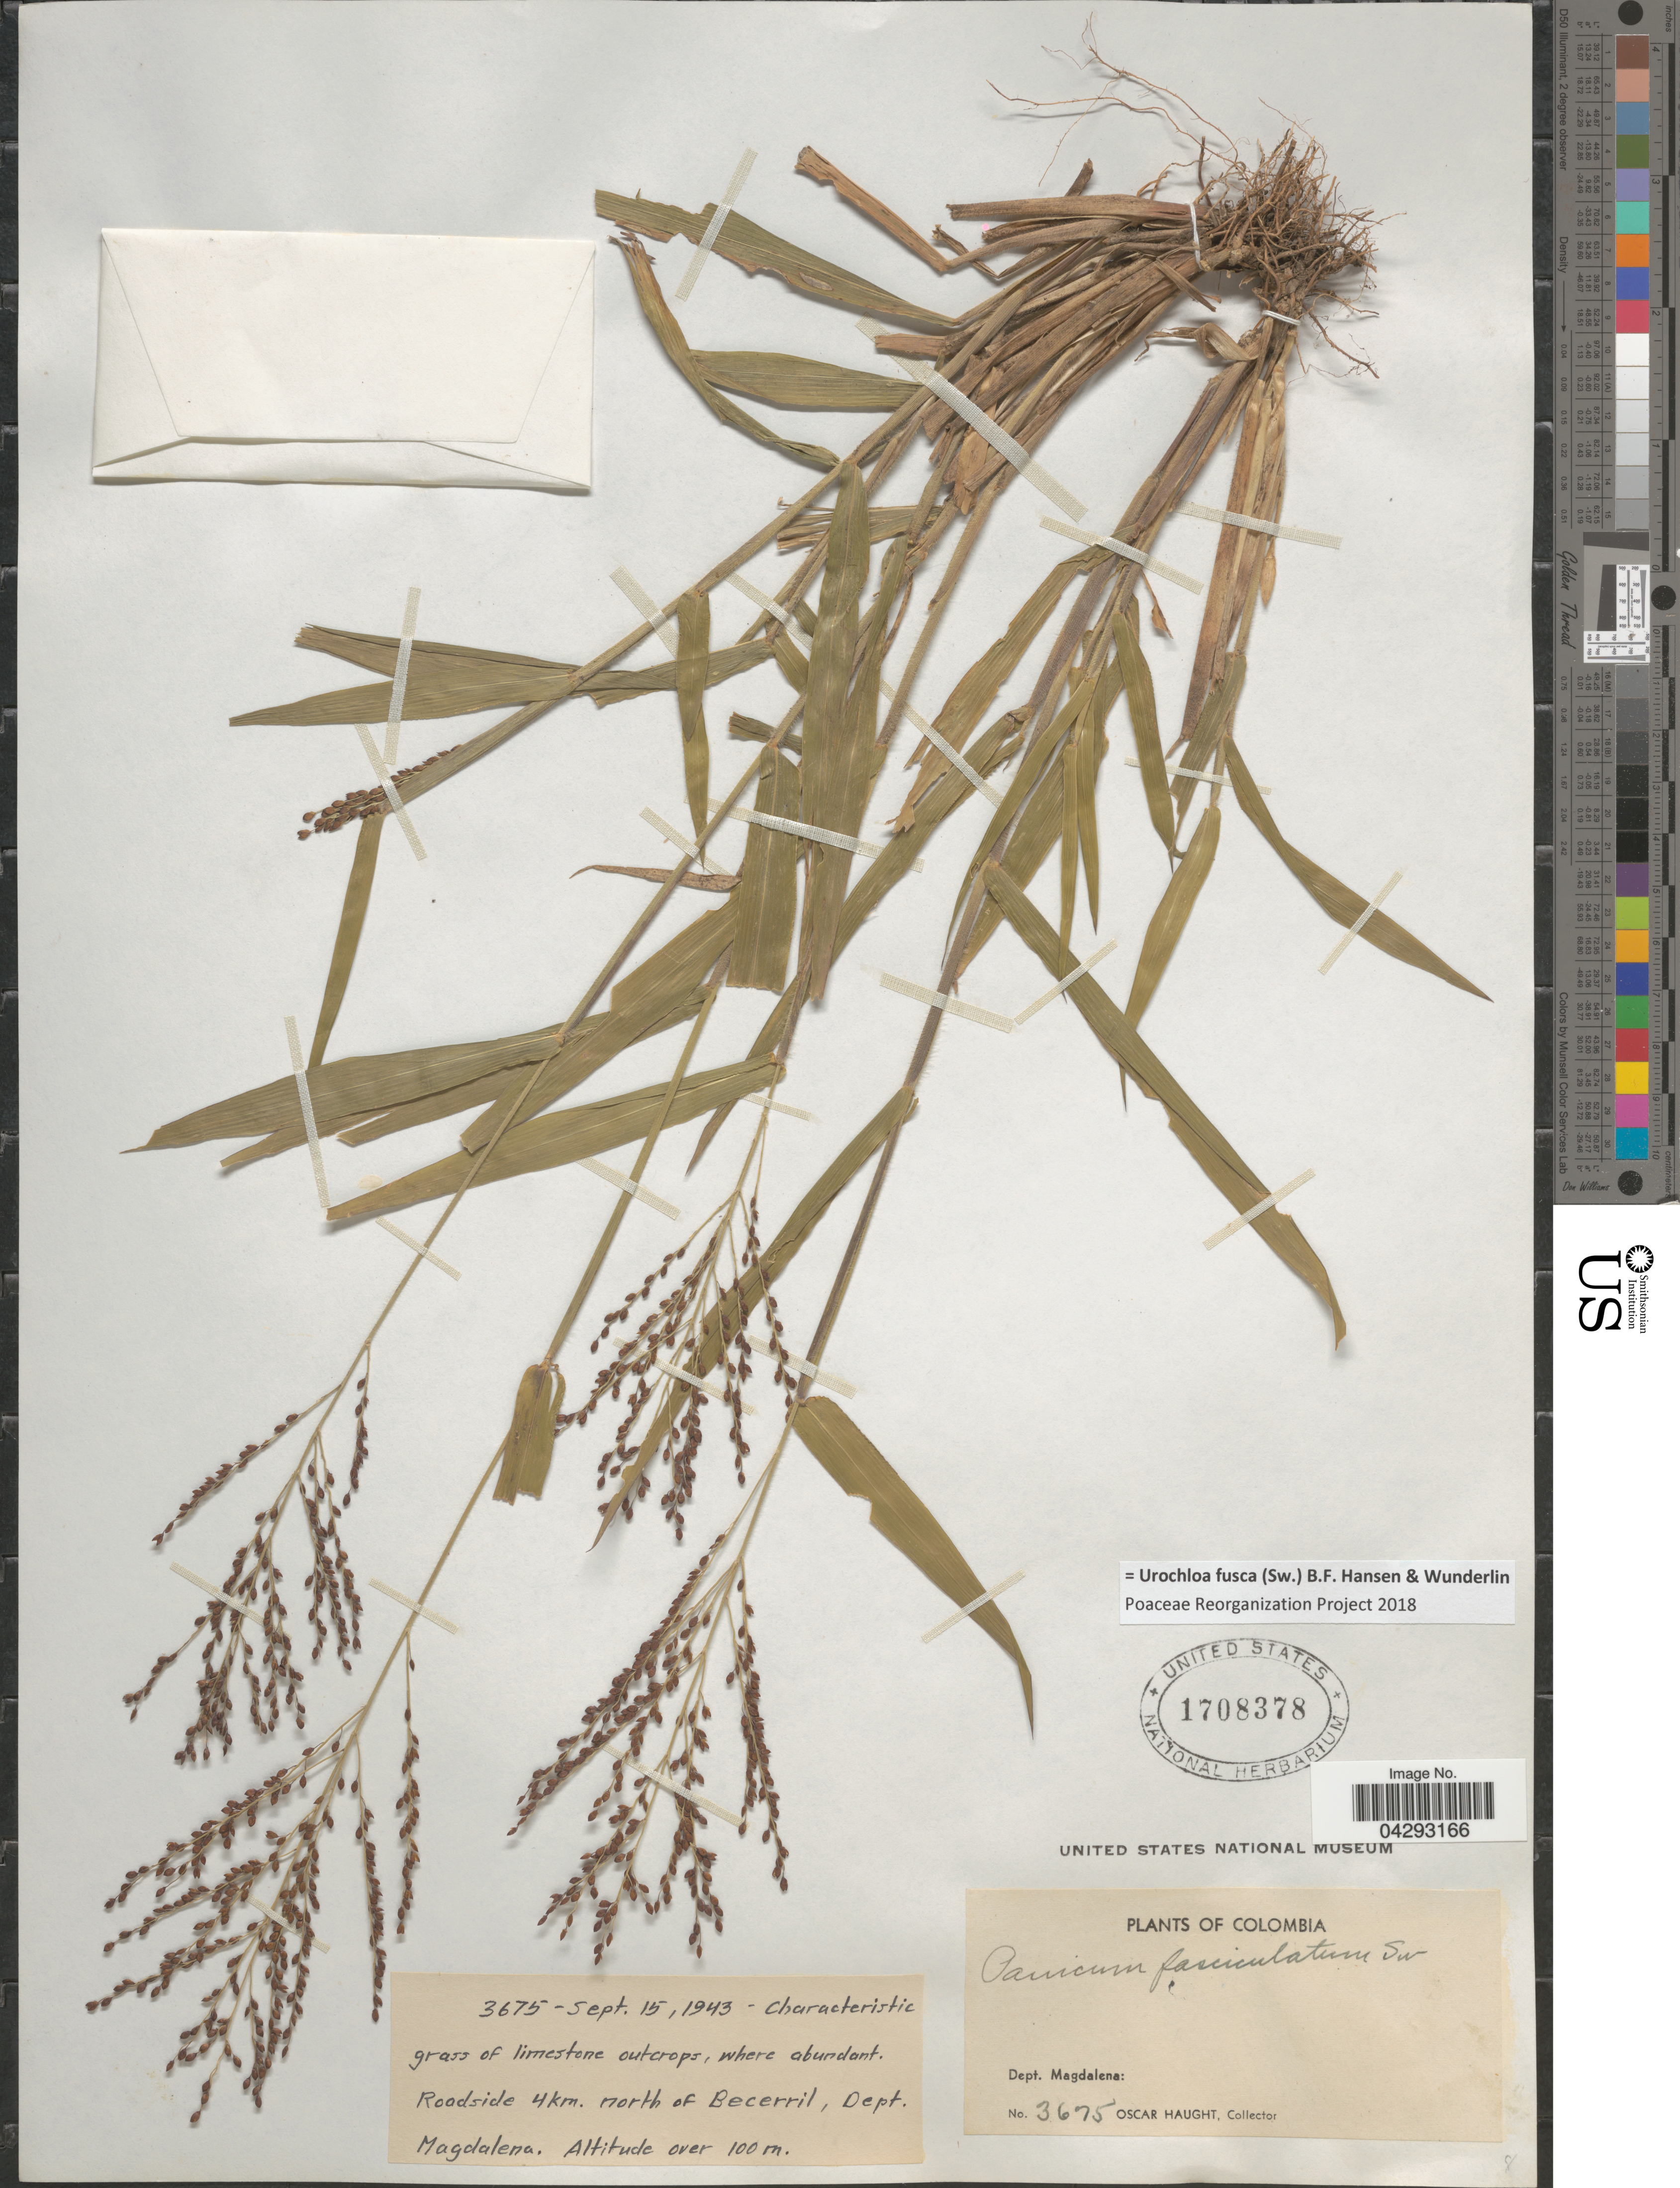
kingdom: Plantae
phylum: Tracheophyta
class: Liliopsida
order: Poales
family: Poaceae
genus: Urochloa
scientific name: Urochloa fusca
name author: (Sw.) B.F. Hansen & Wunderlin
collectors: O. L. Haught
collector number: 3675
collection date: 1943-09-15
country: Colombia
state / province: Magdalena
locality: Dept. Magdalena. Roadside 4km. north of Becerril.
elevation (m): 100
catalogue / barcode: US 1708378